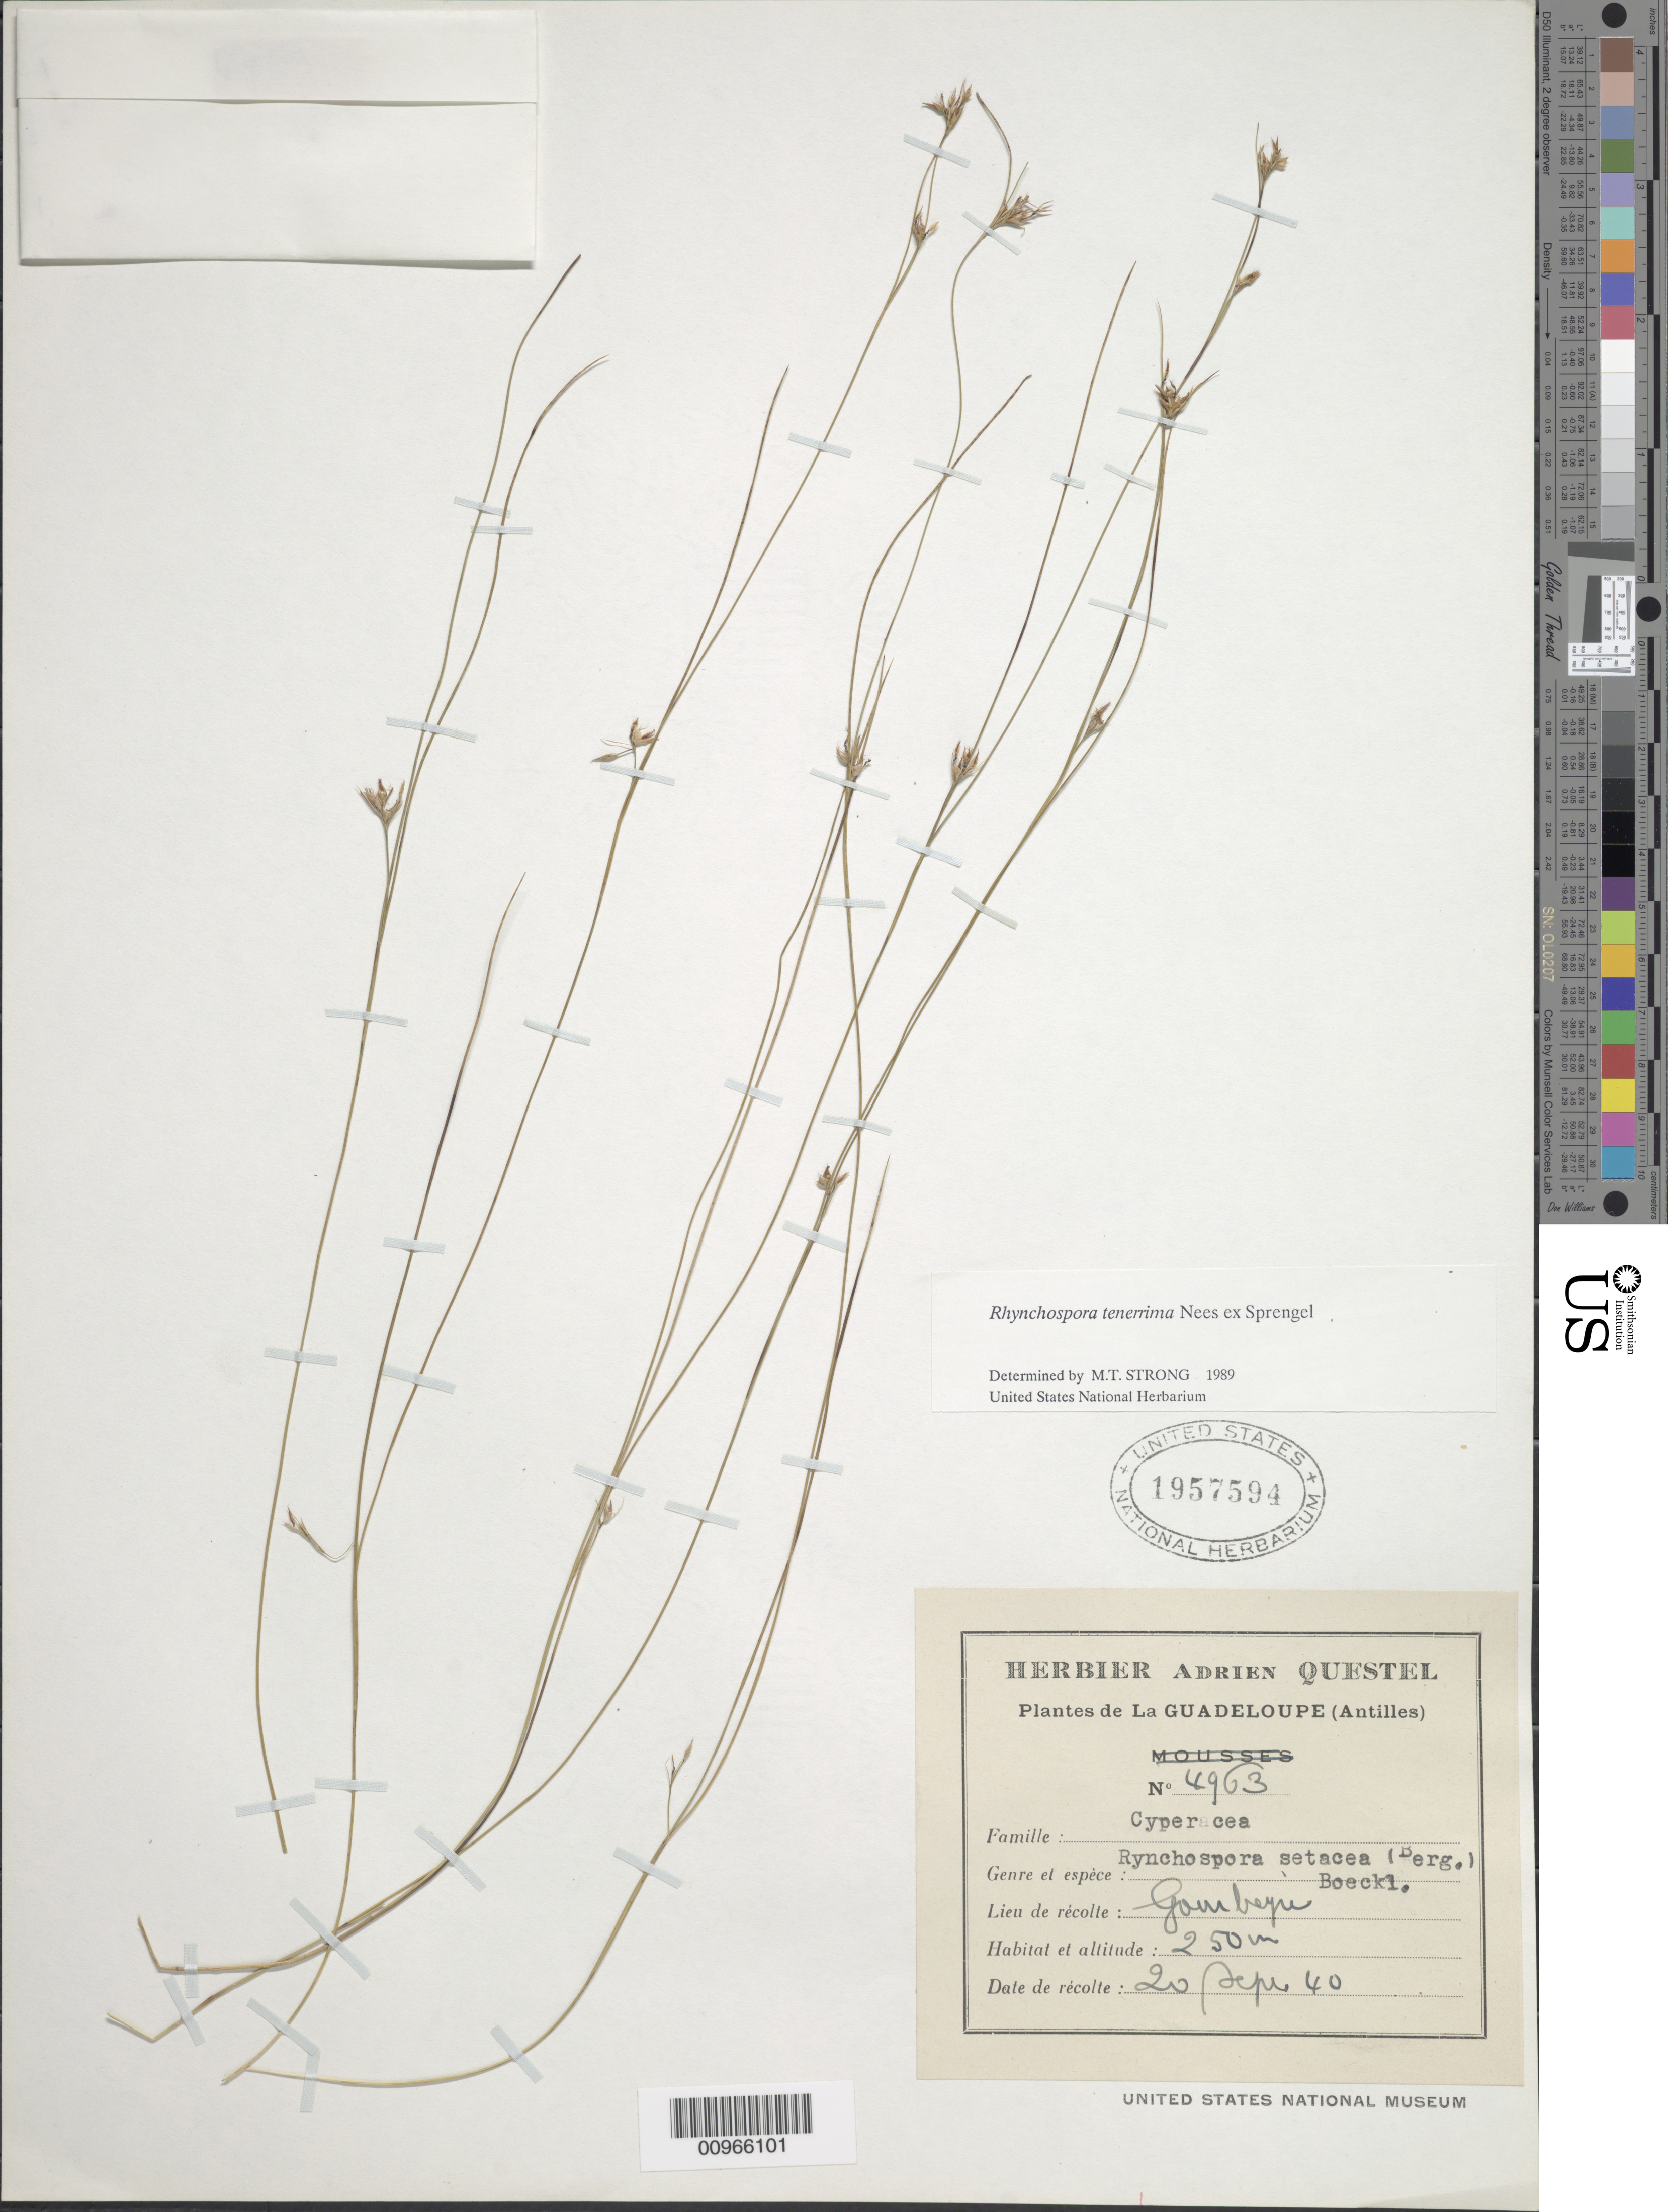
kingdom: Plantae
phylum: Tracheophyta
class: Liliopsida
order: Poales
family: Cyperaceae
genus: Rhynchospora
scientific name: Rhynchospora tenerrima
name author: Nees ex Spreng.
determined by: Strong, M. T., (US), Smithsonian Institution - National Museum of Natural History (UNITED STATES)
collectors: A. Questel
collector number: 4963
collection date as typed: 20 Sep 1940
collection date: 1940-09-20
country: Guadeloupe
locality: Gourbeyre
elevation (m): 250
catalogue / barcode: US 1957594